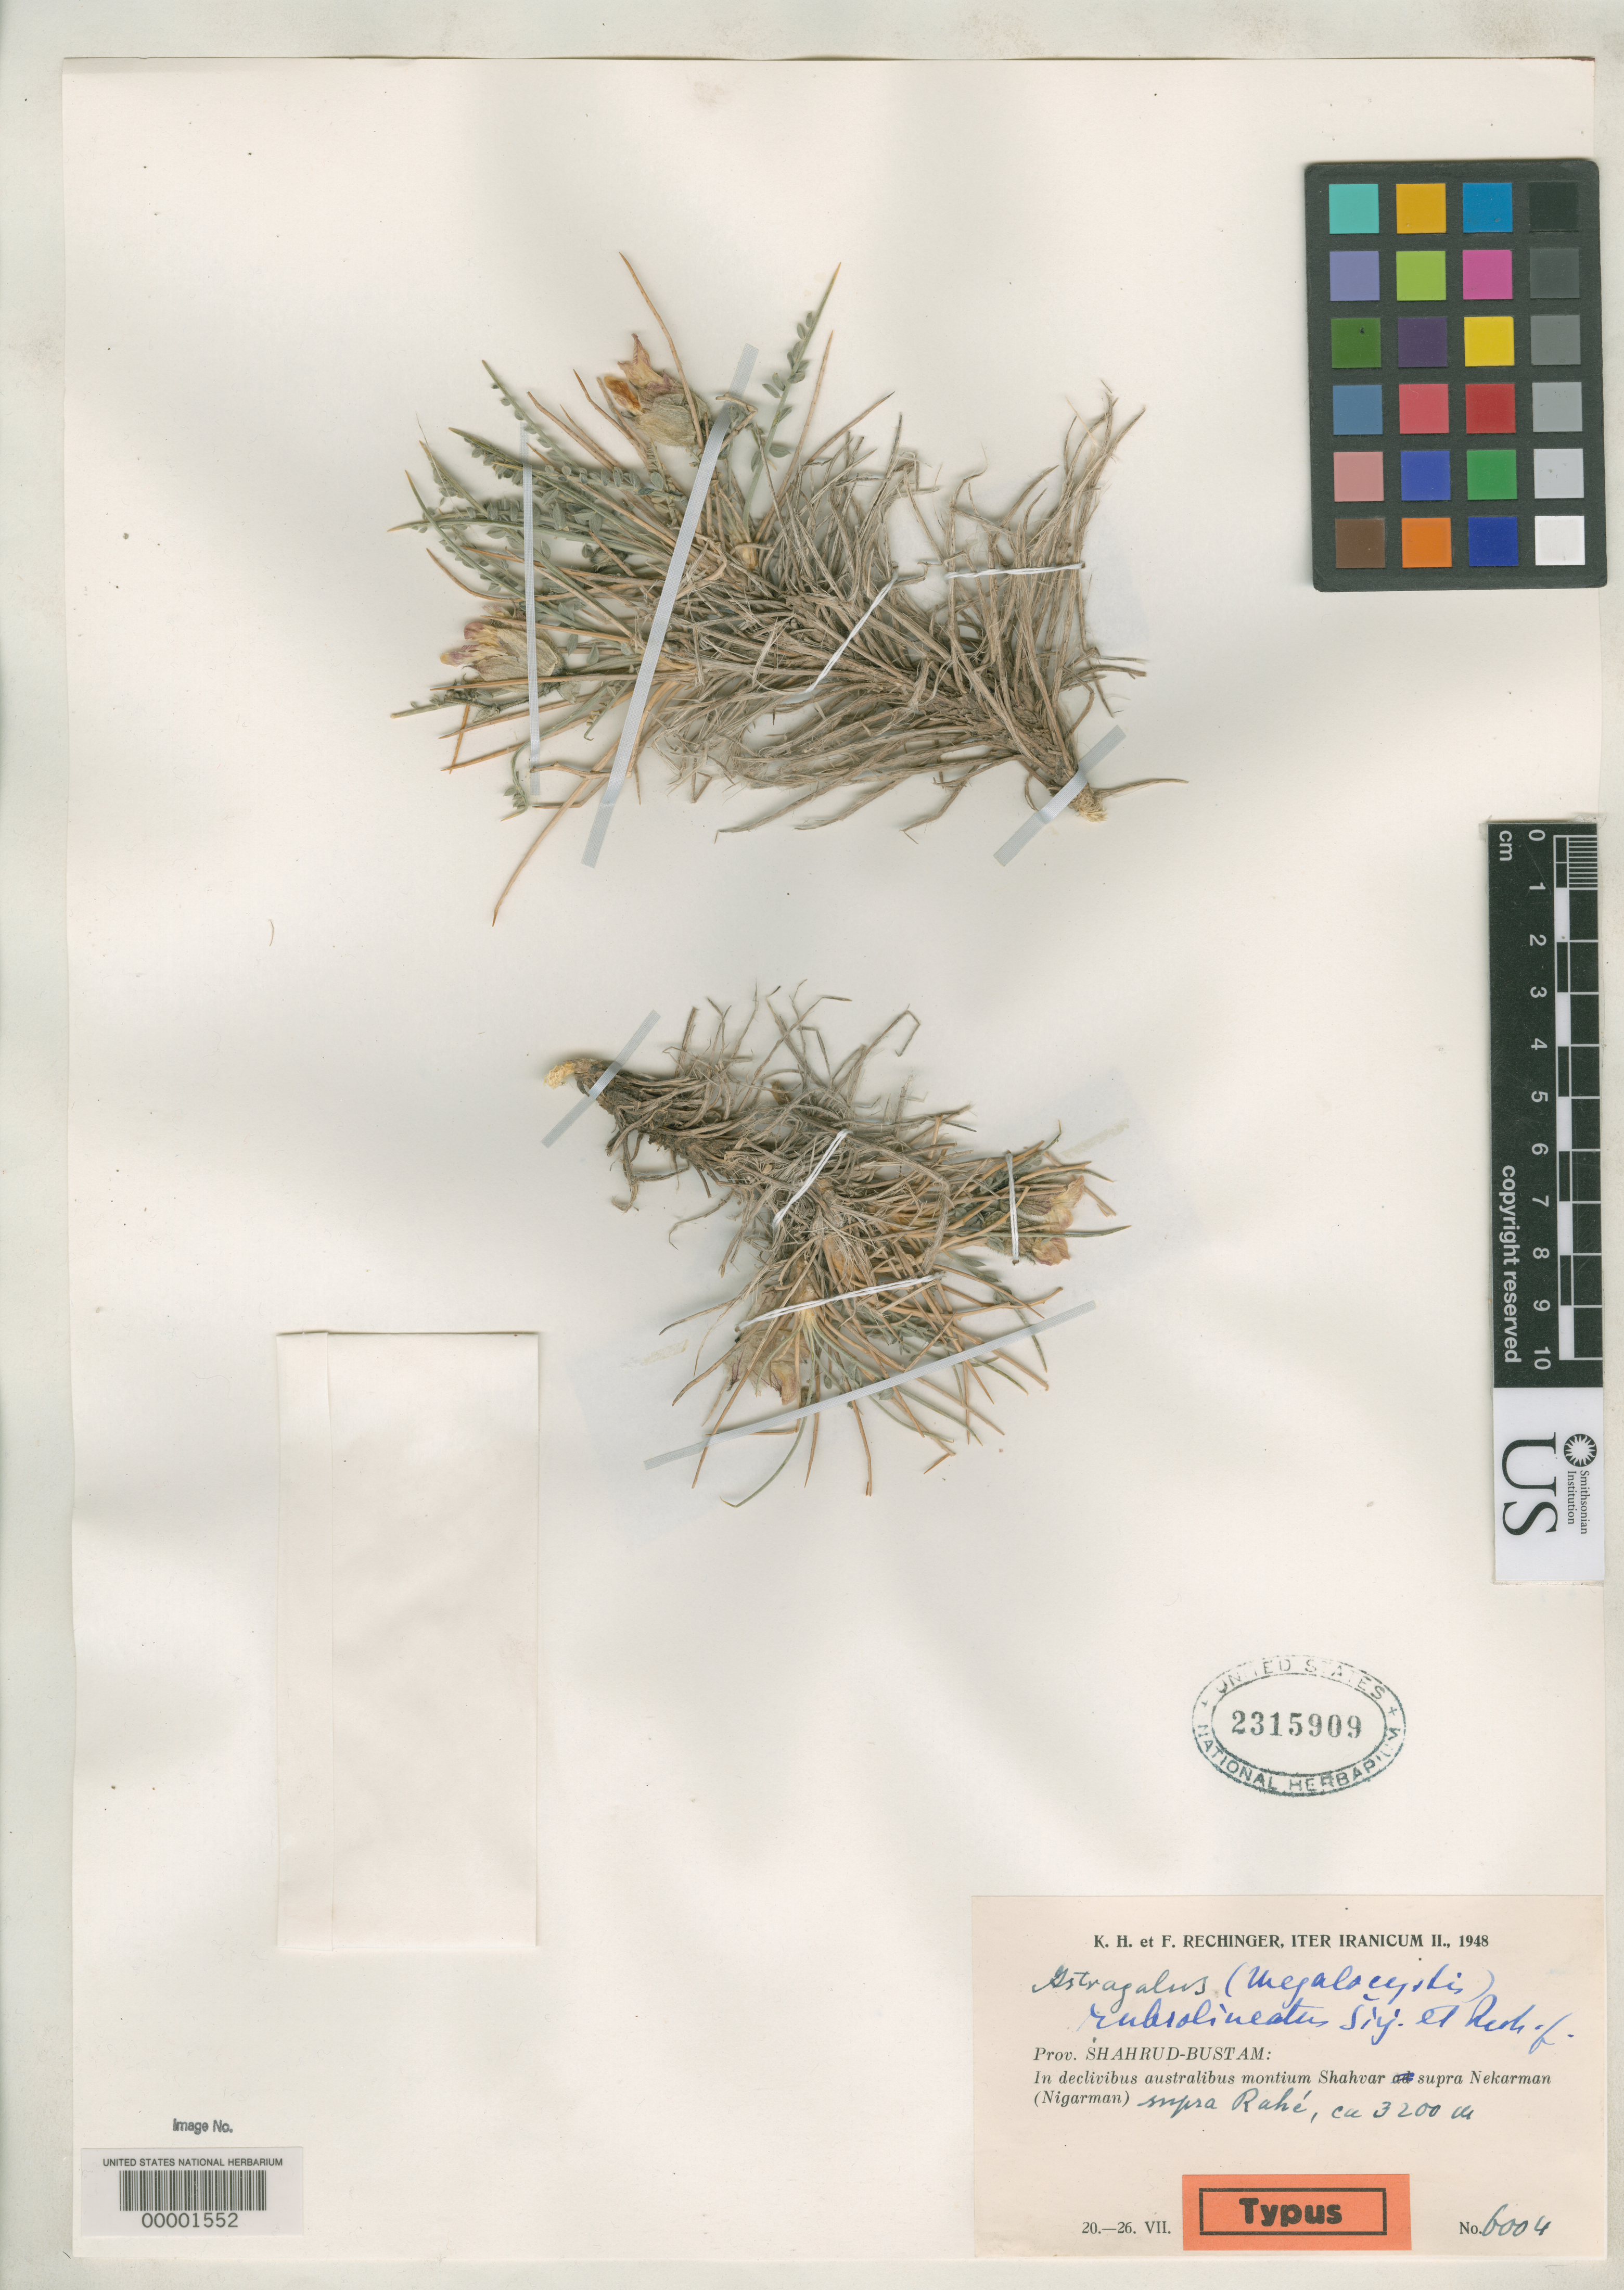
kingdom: Plantae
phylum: Tracheophyta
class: Magnoliopsida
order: Fabales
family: Fabaceae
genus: Astragalus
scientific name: Astragalus rubrolineatus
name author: Širj. & Rech. f.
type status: Isotype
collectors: K. H. Rechinger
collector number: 6004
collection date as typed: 20 Jul 1948 to 26 Jul 1948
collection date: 1948-07-20/1948-07-26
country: Iran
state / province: Semnan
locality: Shahrud (River) , Bustam.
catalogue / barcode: US 2315909